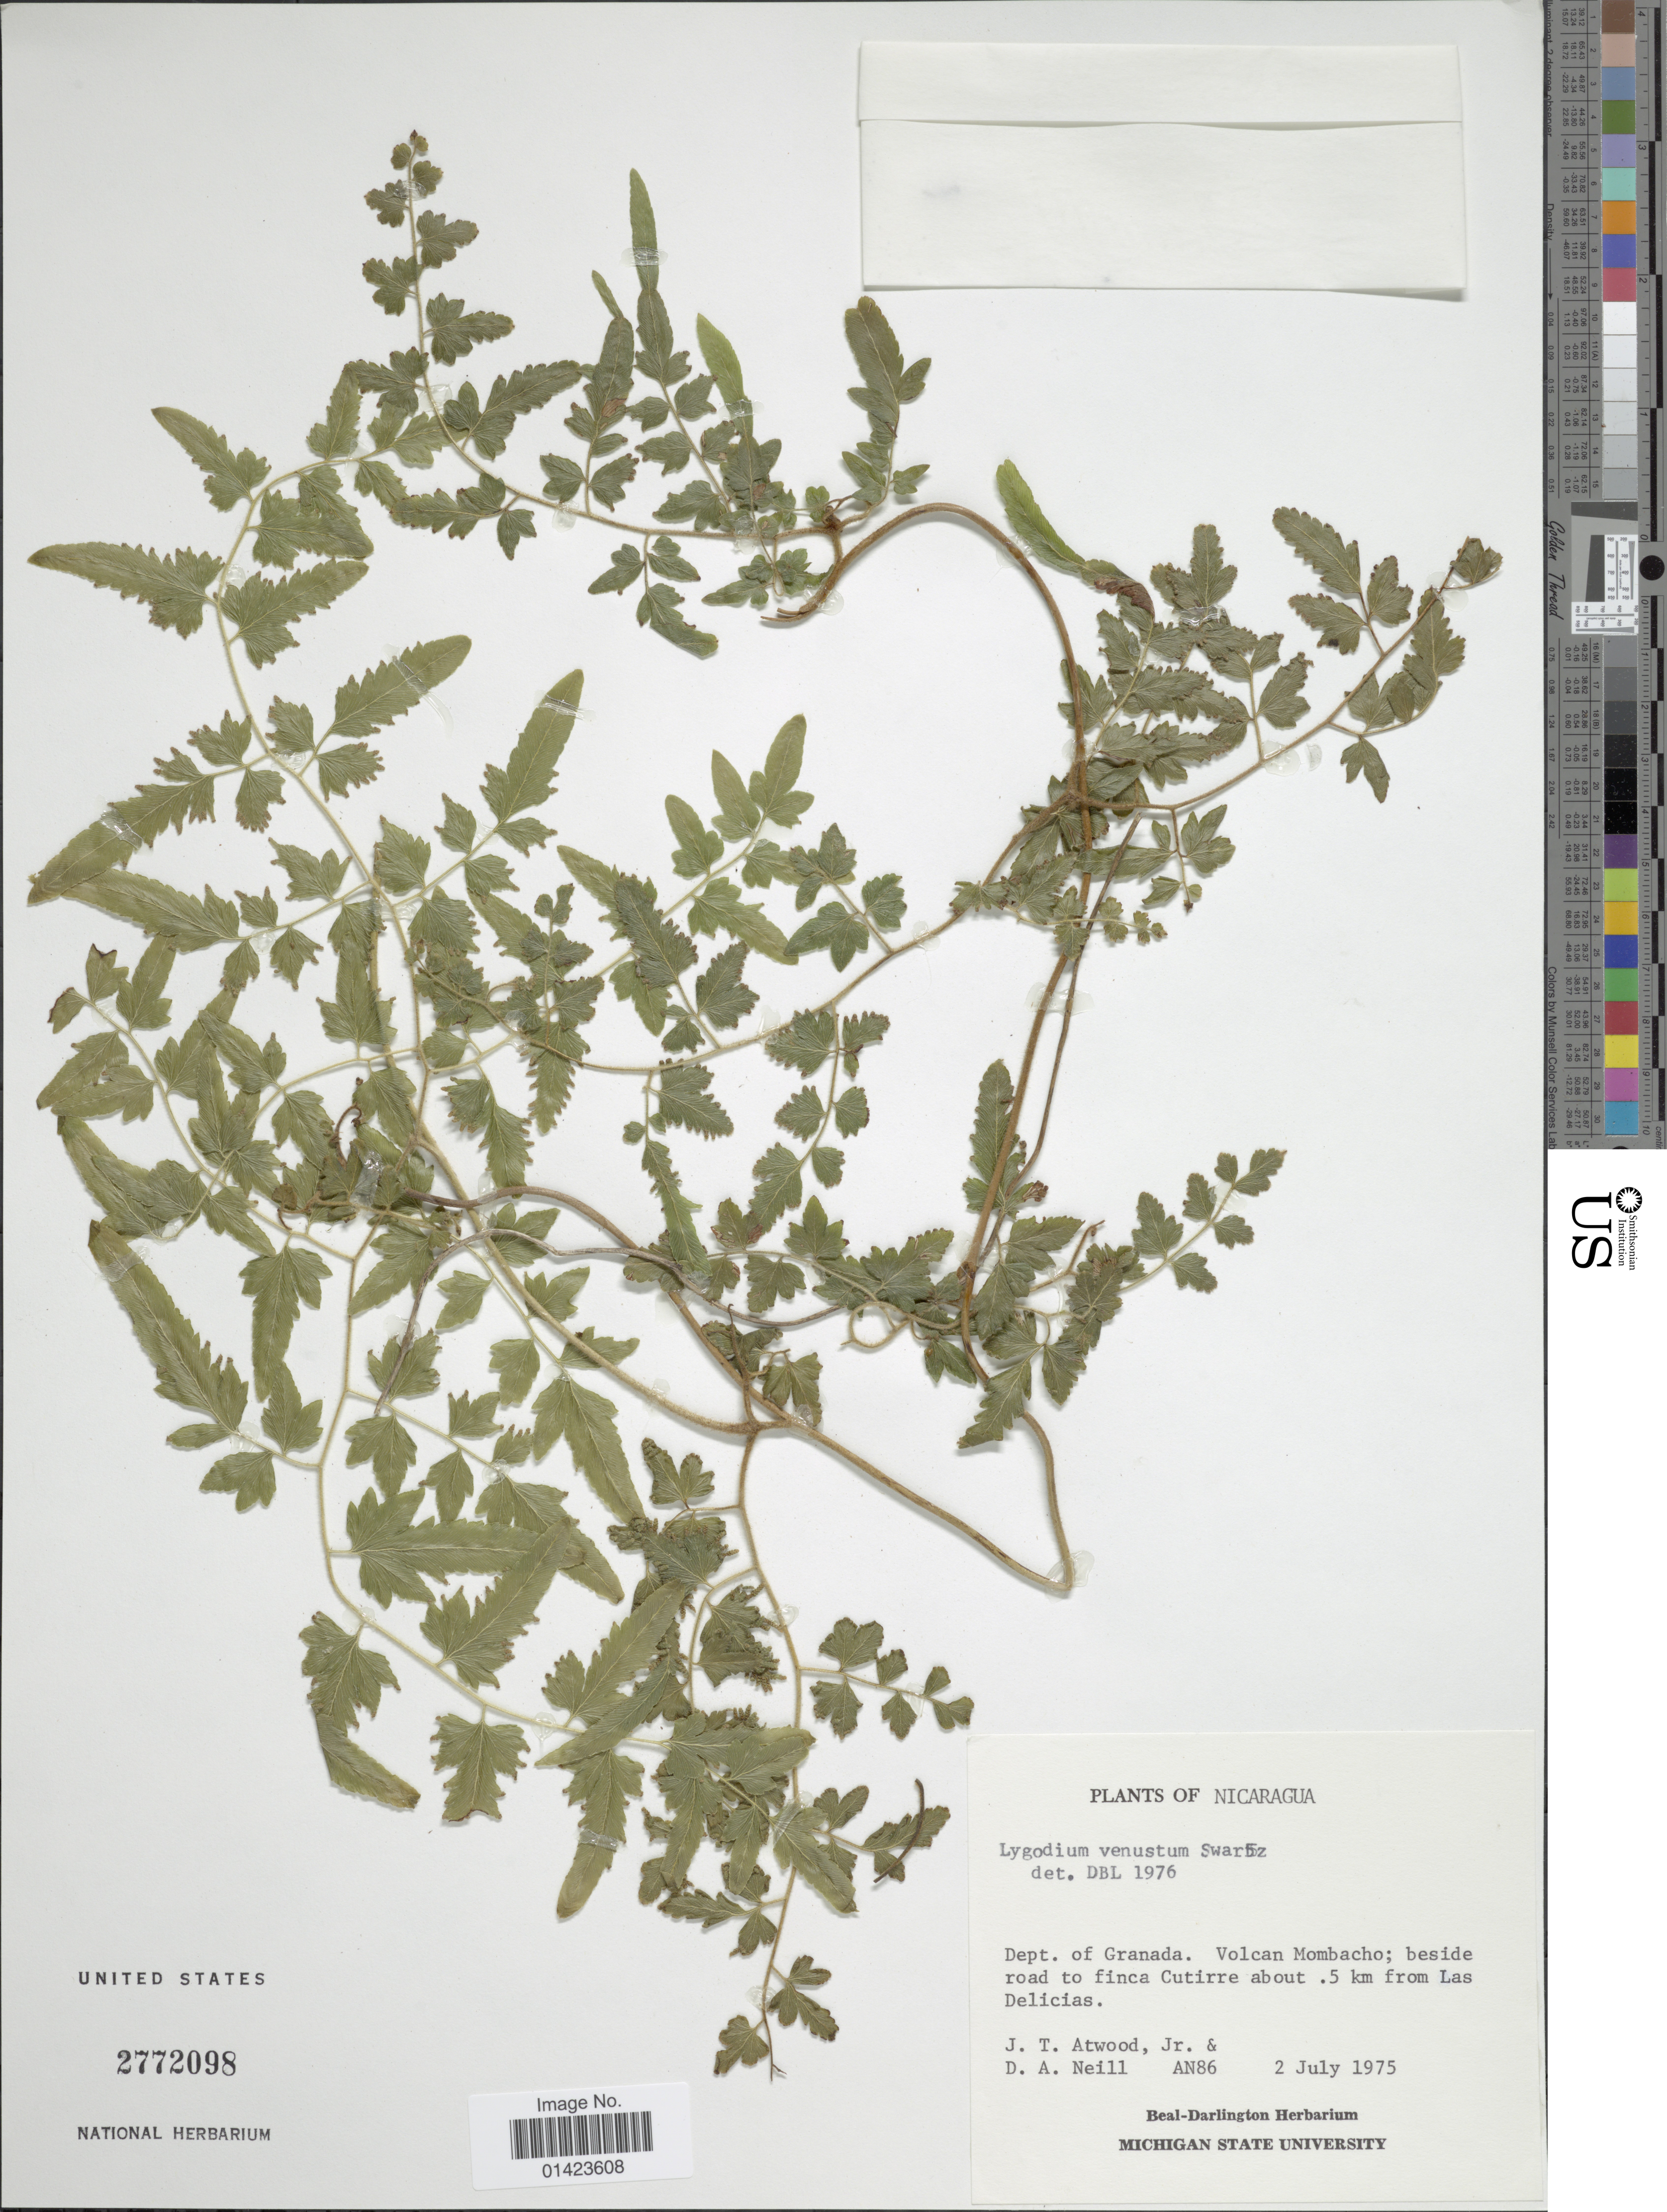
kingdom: Plantae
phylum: Tracheophyta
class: Polypodiopsida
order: Schizaeales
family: Lygodiaceae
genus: Lygodium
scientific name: Lygodium venustum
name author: Sw.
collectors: J. T. Atwood & D. A. Neill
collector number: AN86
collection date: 1975-07-02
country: Nicaragua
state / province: Granada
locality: Dept. of Granada, volcan mombacho beside road to finca Cutirre about 5km from Las Delicias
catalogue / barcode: US 2772098